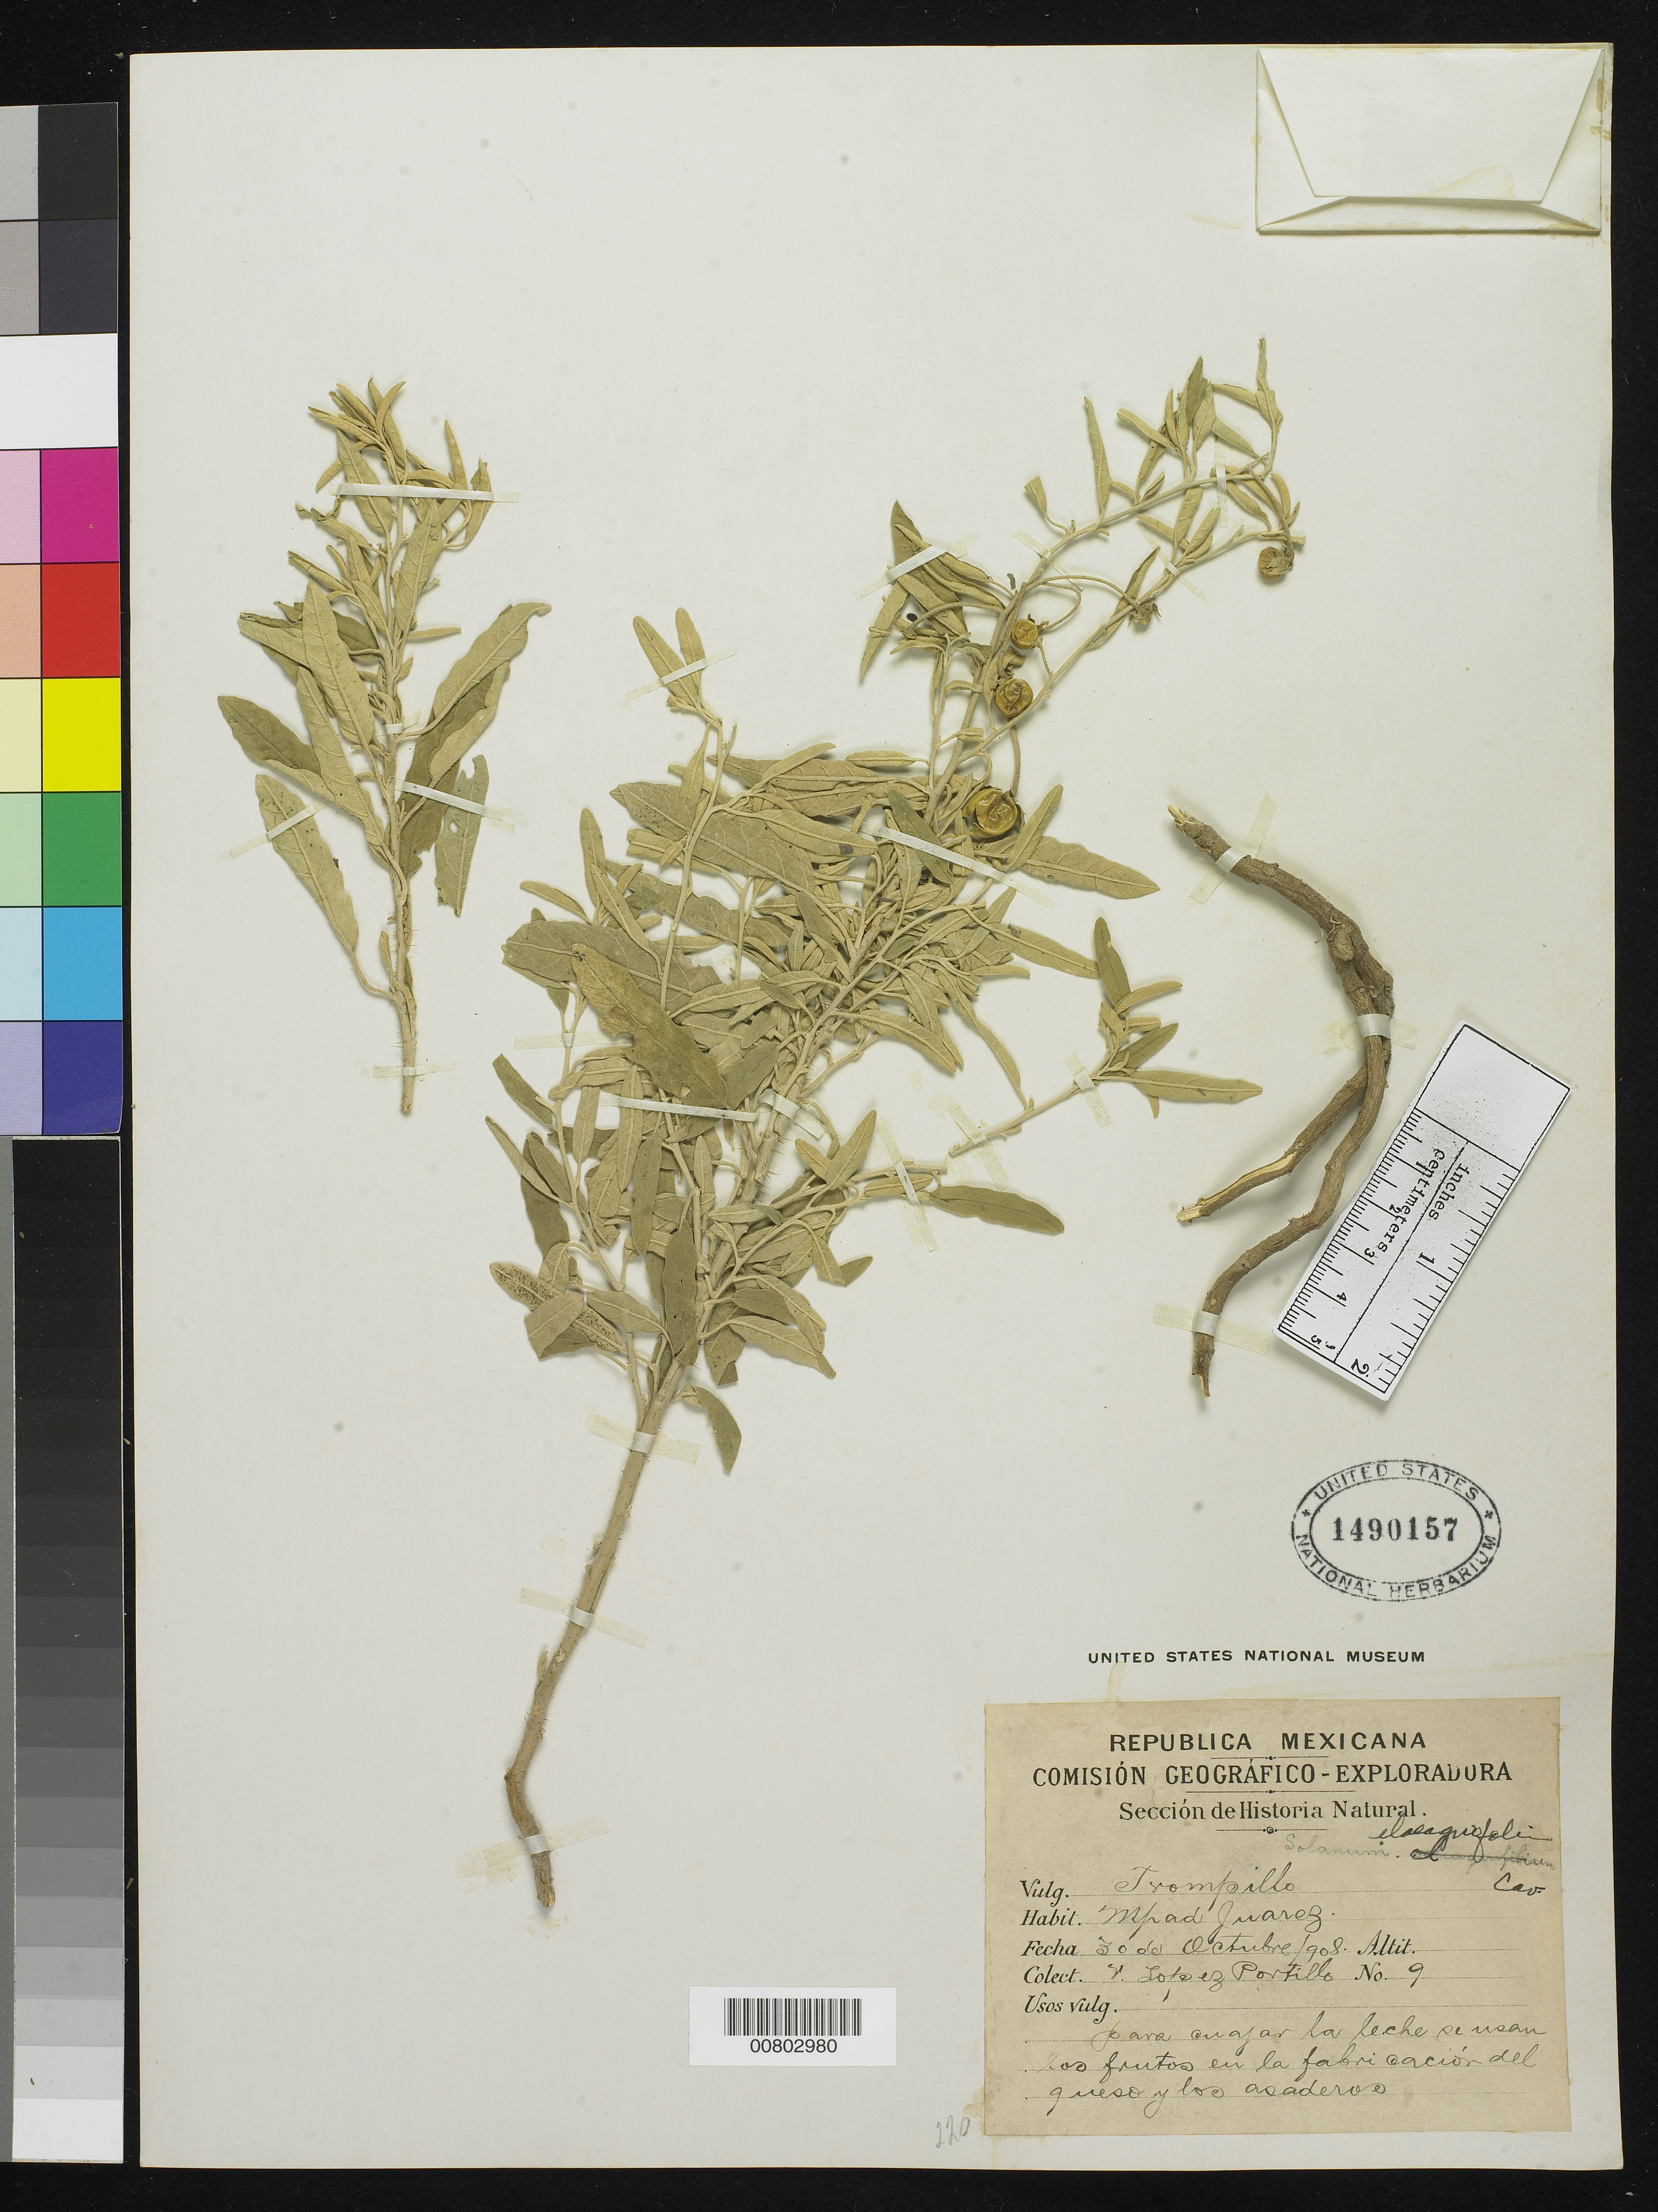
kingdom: Plantae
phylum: Tracheophyta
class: Magnoliopsida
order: Solanales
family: Solanaceae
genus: Solanum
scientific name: Solanum elaeagnifolium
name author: Cav.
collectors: López Portillo, V.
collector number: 9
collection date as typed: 30 Oct 1908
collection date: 1908-10-30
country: Mexico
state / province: Chihuahua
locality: Municipalidad Juarez, Chihuahua.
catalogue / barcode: US 1490157